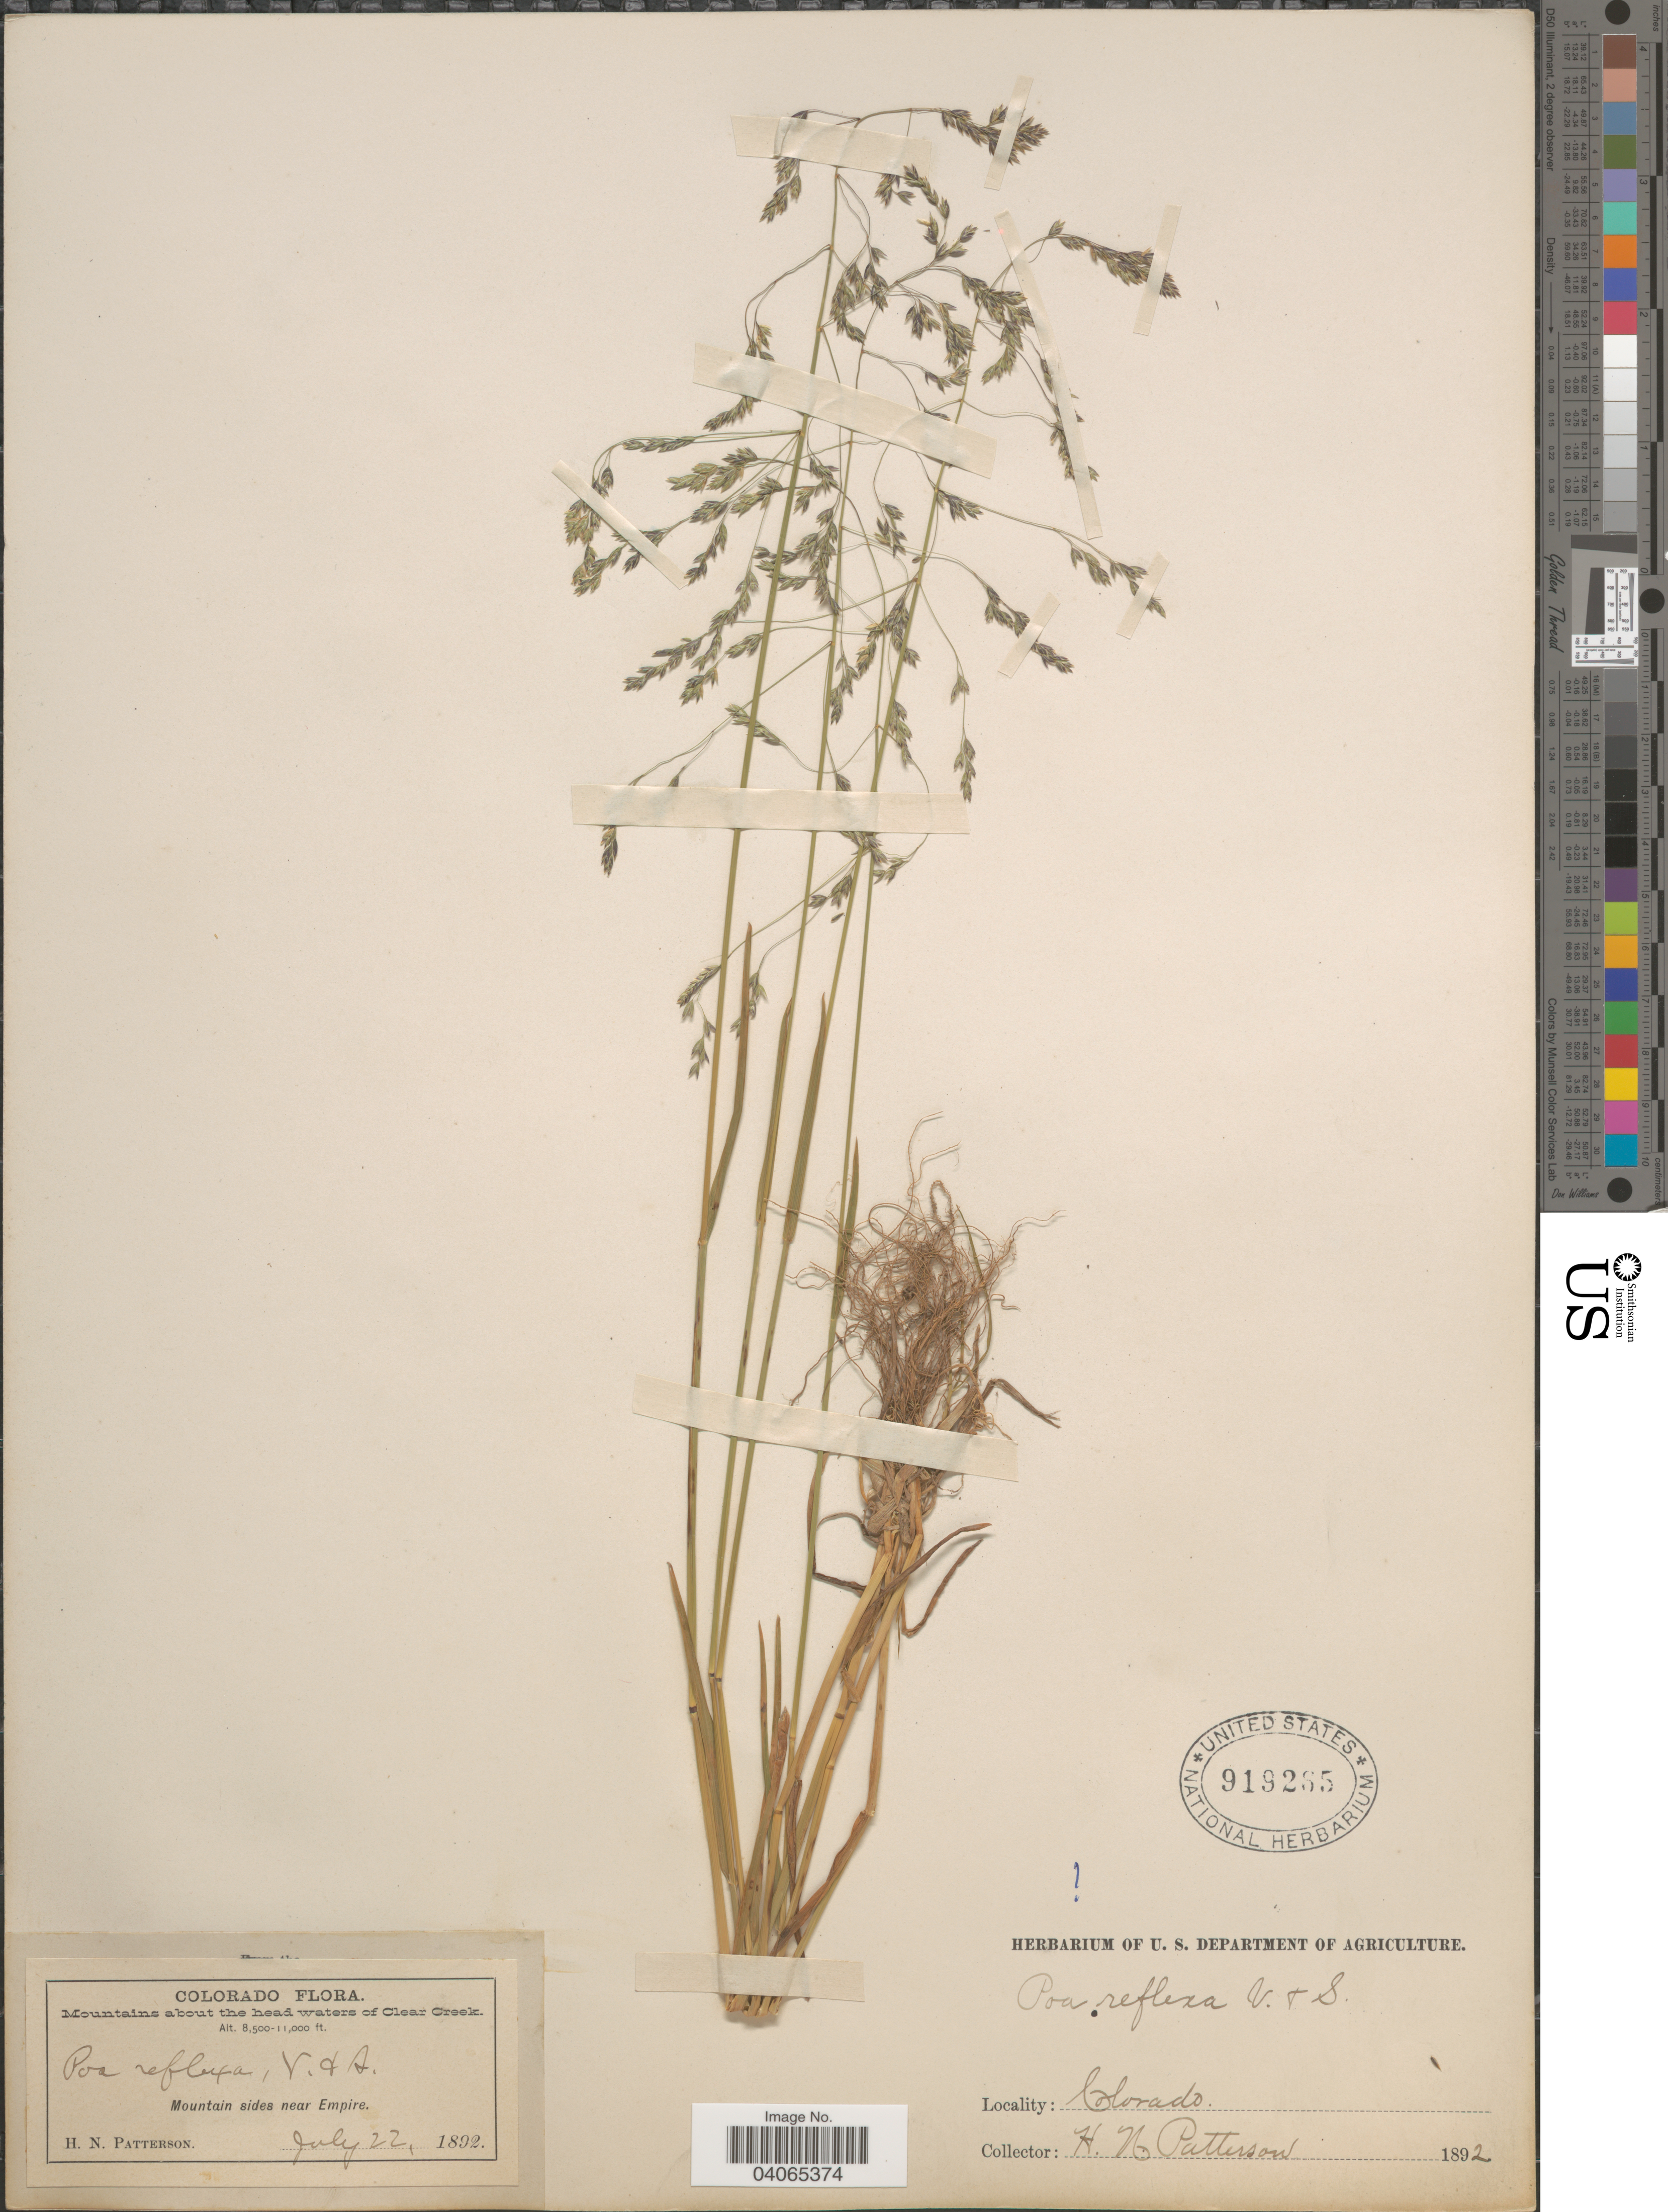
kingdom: Plantae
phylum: Tracheophyta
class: Liliopsida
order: Poales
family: Poaceae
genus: Poa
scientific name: Poa reflexa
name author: Vasey & Scribn.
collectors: H. N. Patterson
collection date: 1892-07-22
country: United States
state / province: Colorado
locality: Mountains about the head waters of Clear Creek. Mountain sides near Empire.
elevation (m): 2591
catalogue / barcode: US 919265